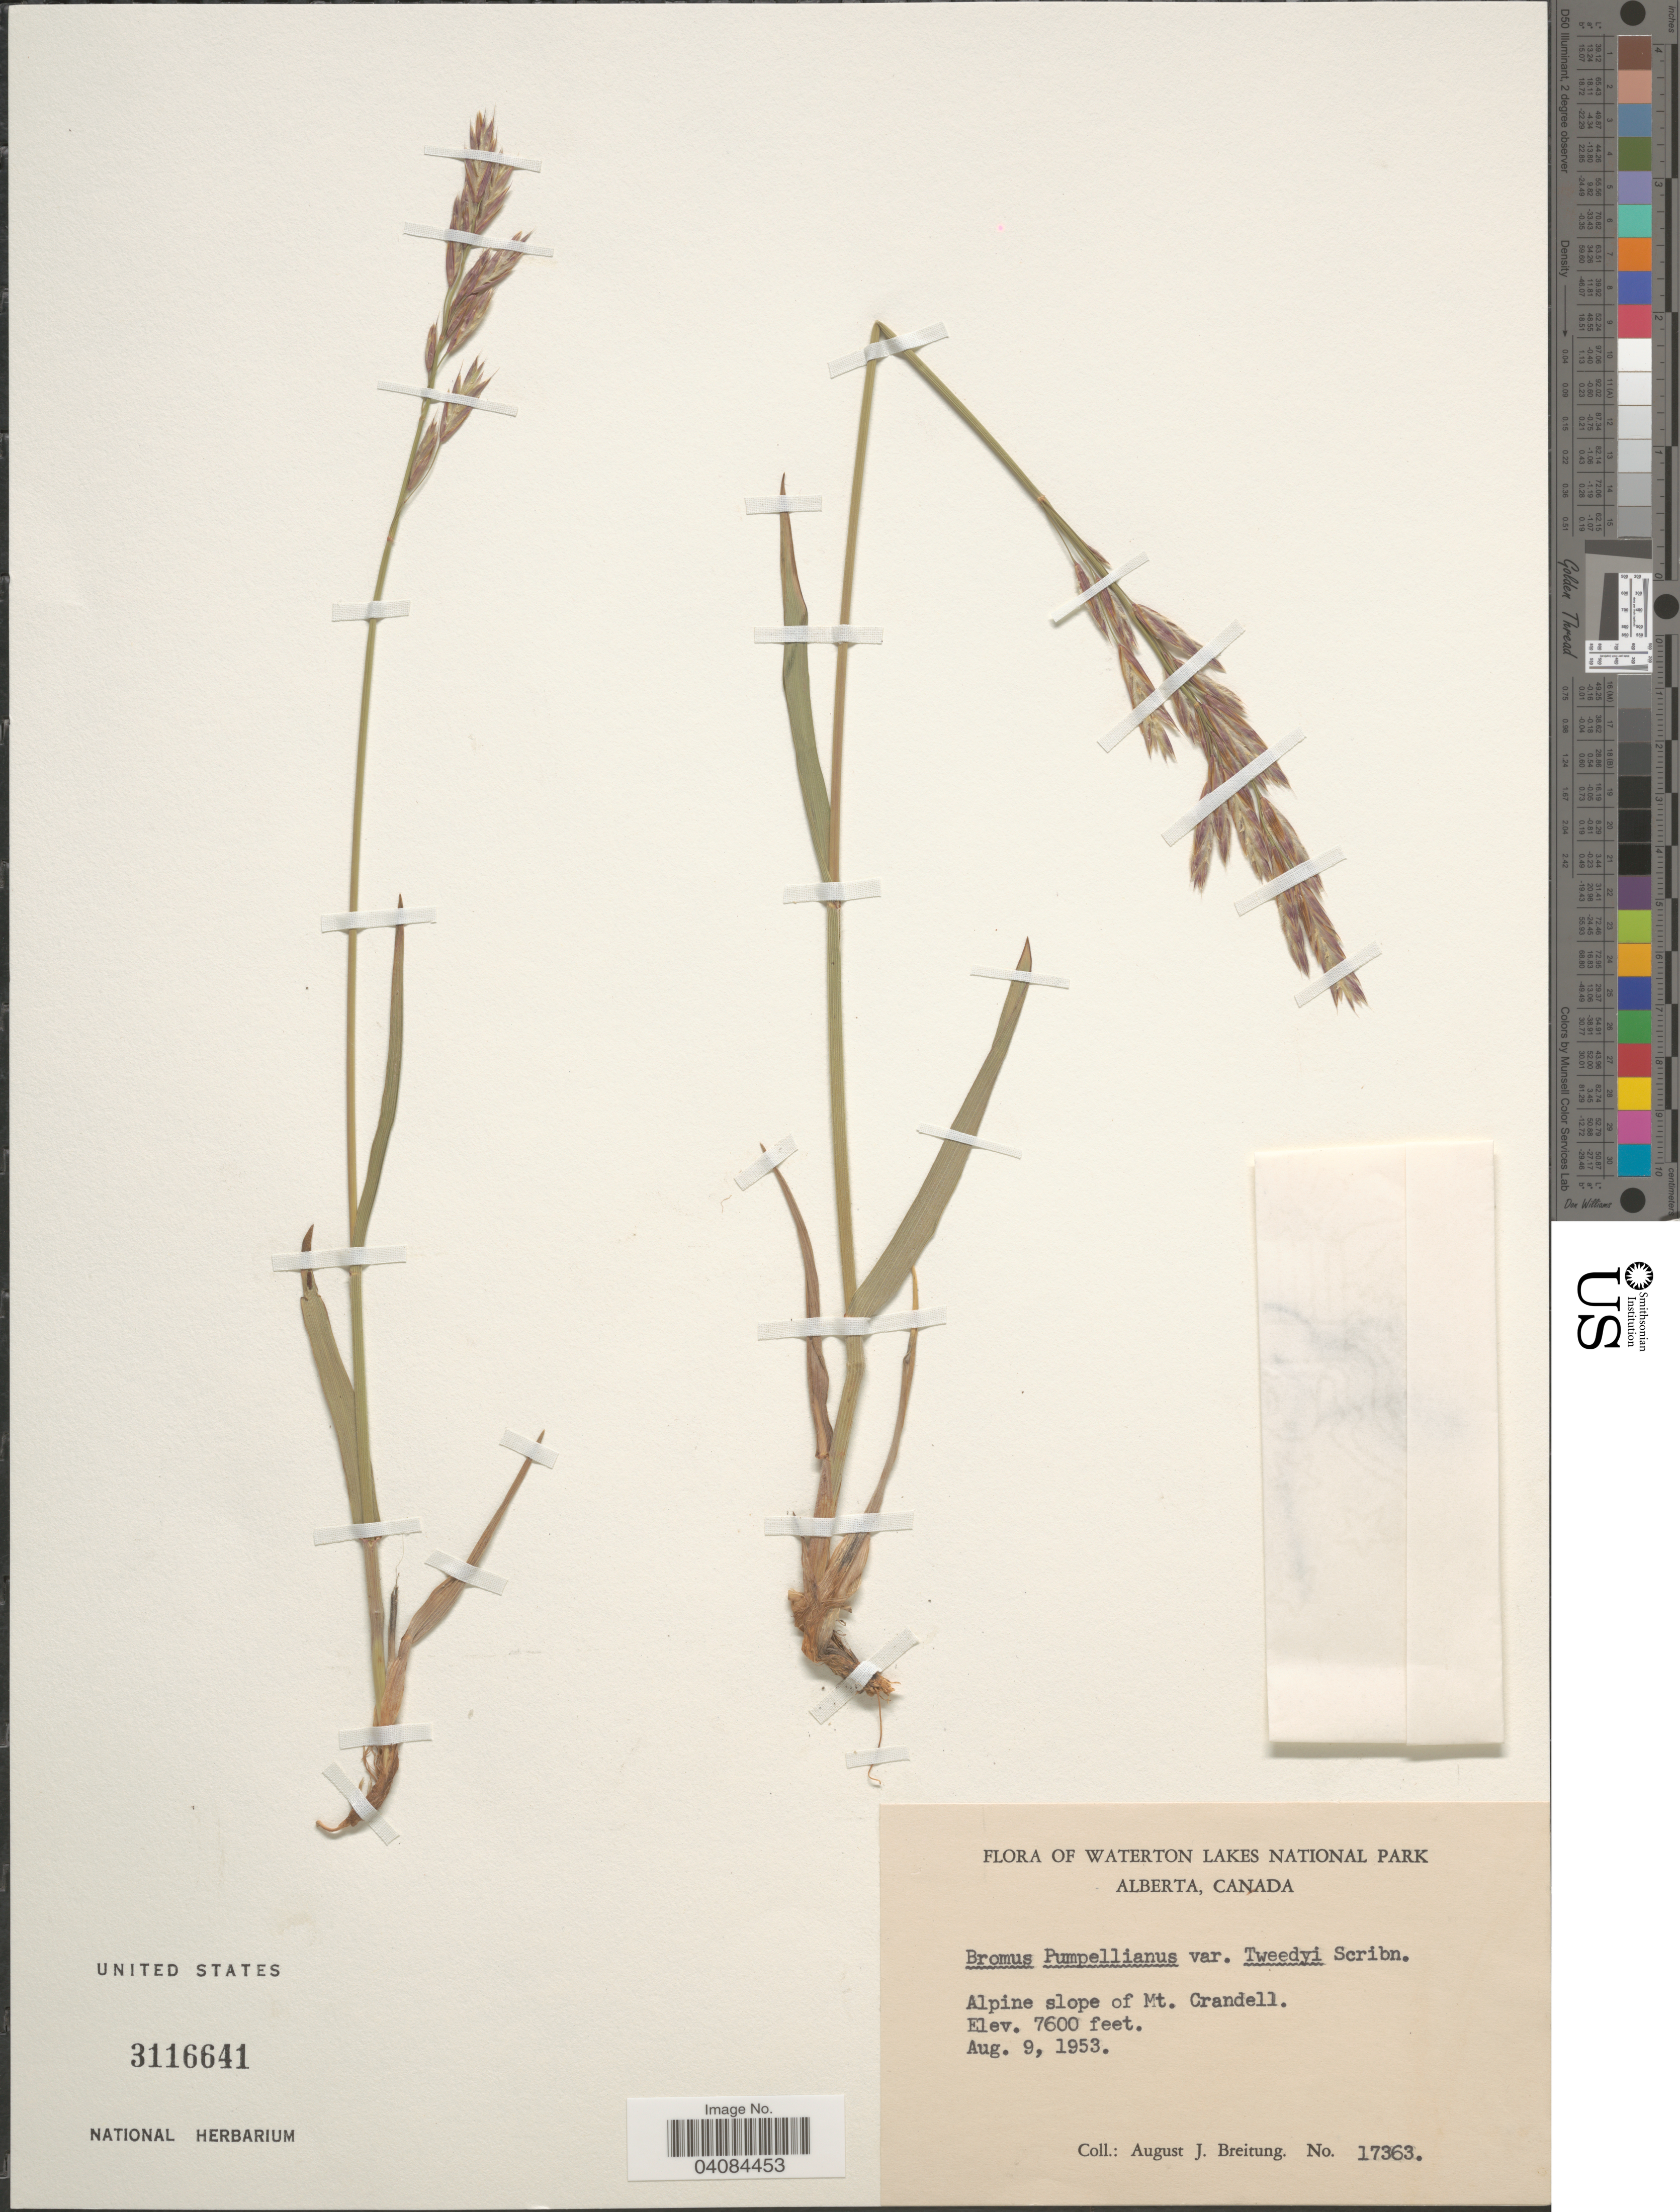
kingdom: Plantae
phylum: Tracheophyta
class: Liliopsida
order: Poales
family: Poaceae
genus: Bromus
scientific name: Bromus pumpellianus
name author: Scribn.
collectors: A. Breitung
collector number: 17363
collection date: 1953-08-09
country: Canada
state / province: Alberta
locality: Waterton Lakes National Park. Alpine slope of Mt. Crandell.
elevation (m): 2316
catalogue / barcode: US 3116641